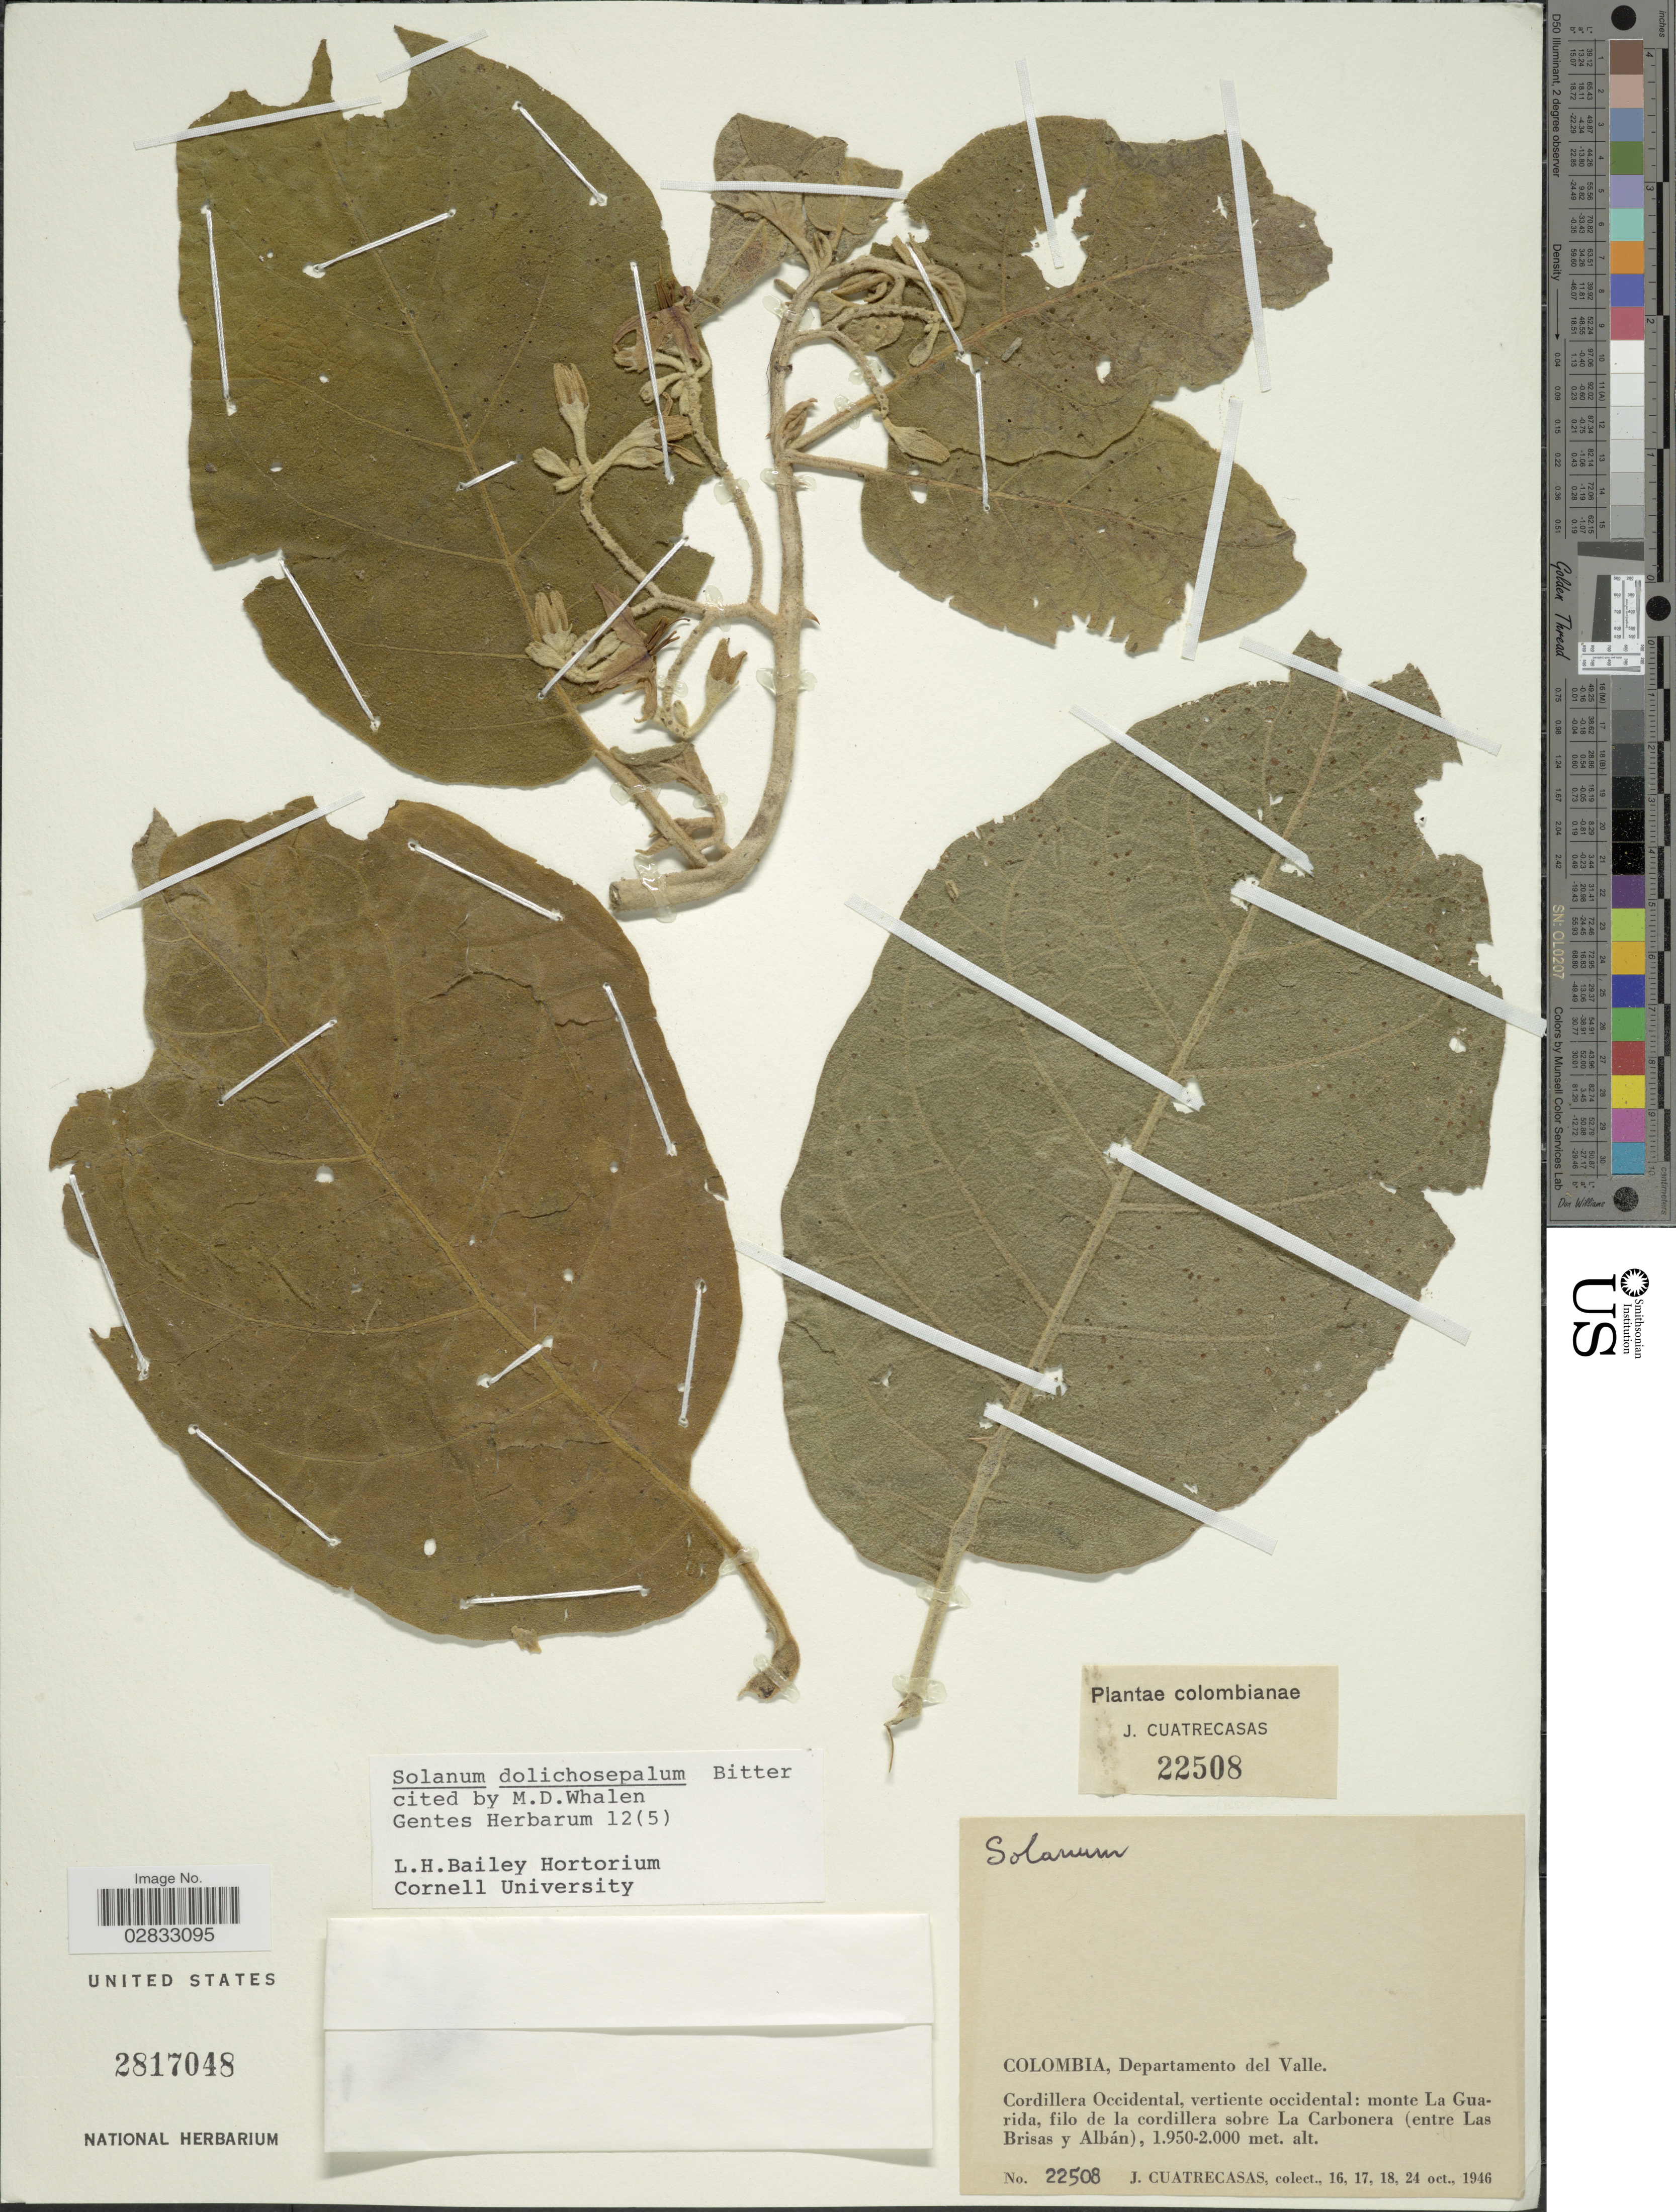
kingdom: Plantae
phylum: Tracheophyta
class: Magnoliopsida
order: Solanales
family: Solanaceae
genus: Solanum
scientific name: Solanum dolichosepalum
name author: Bitter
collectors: J. Cuatrecasas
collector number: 22508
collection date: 1946-10-16/1946-10-24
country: Colombia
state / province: Valle del Cauca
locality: Departamento del Valle. Cordillera Occidental, vertiente occidental: monte La Guarida, filo de la cordillera sobre La Carbonera (entre Las Brisas y Albán).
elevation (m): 1950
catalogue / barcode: US 2817048